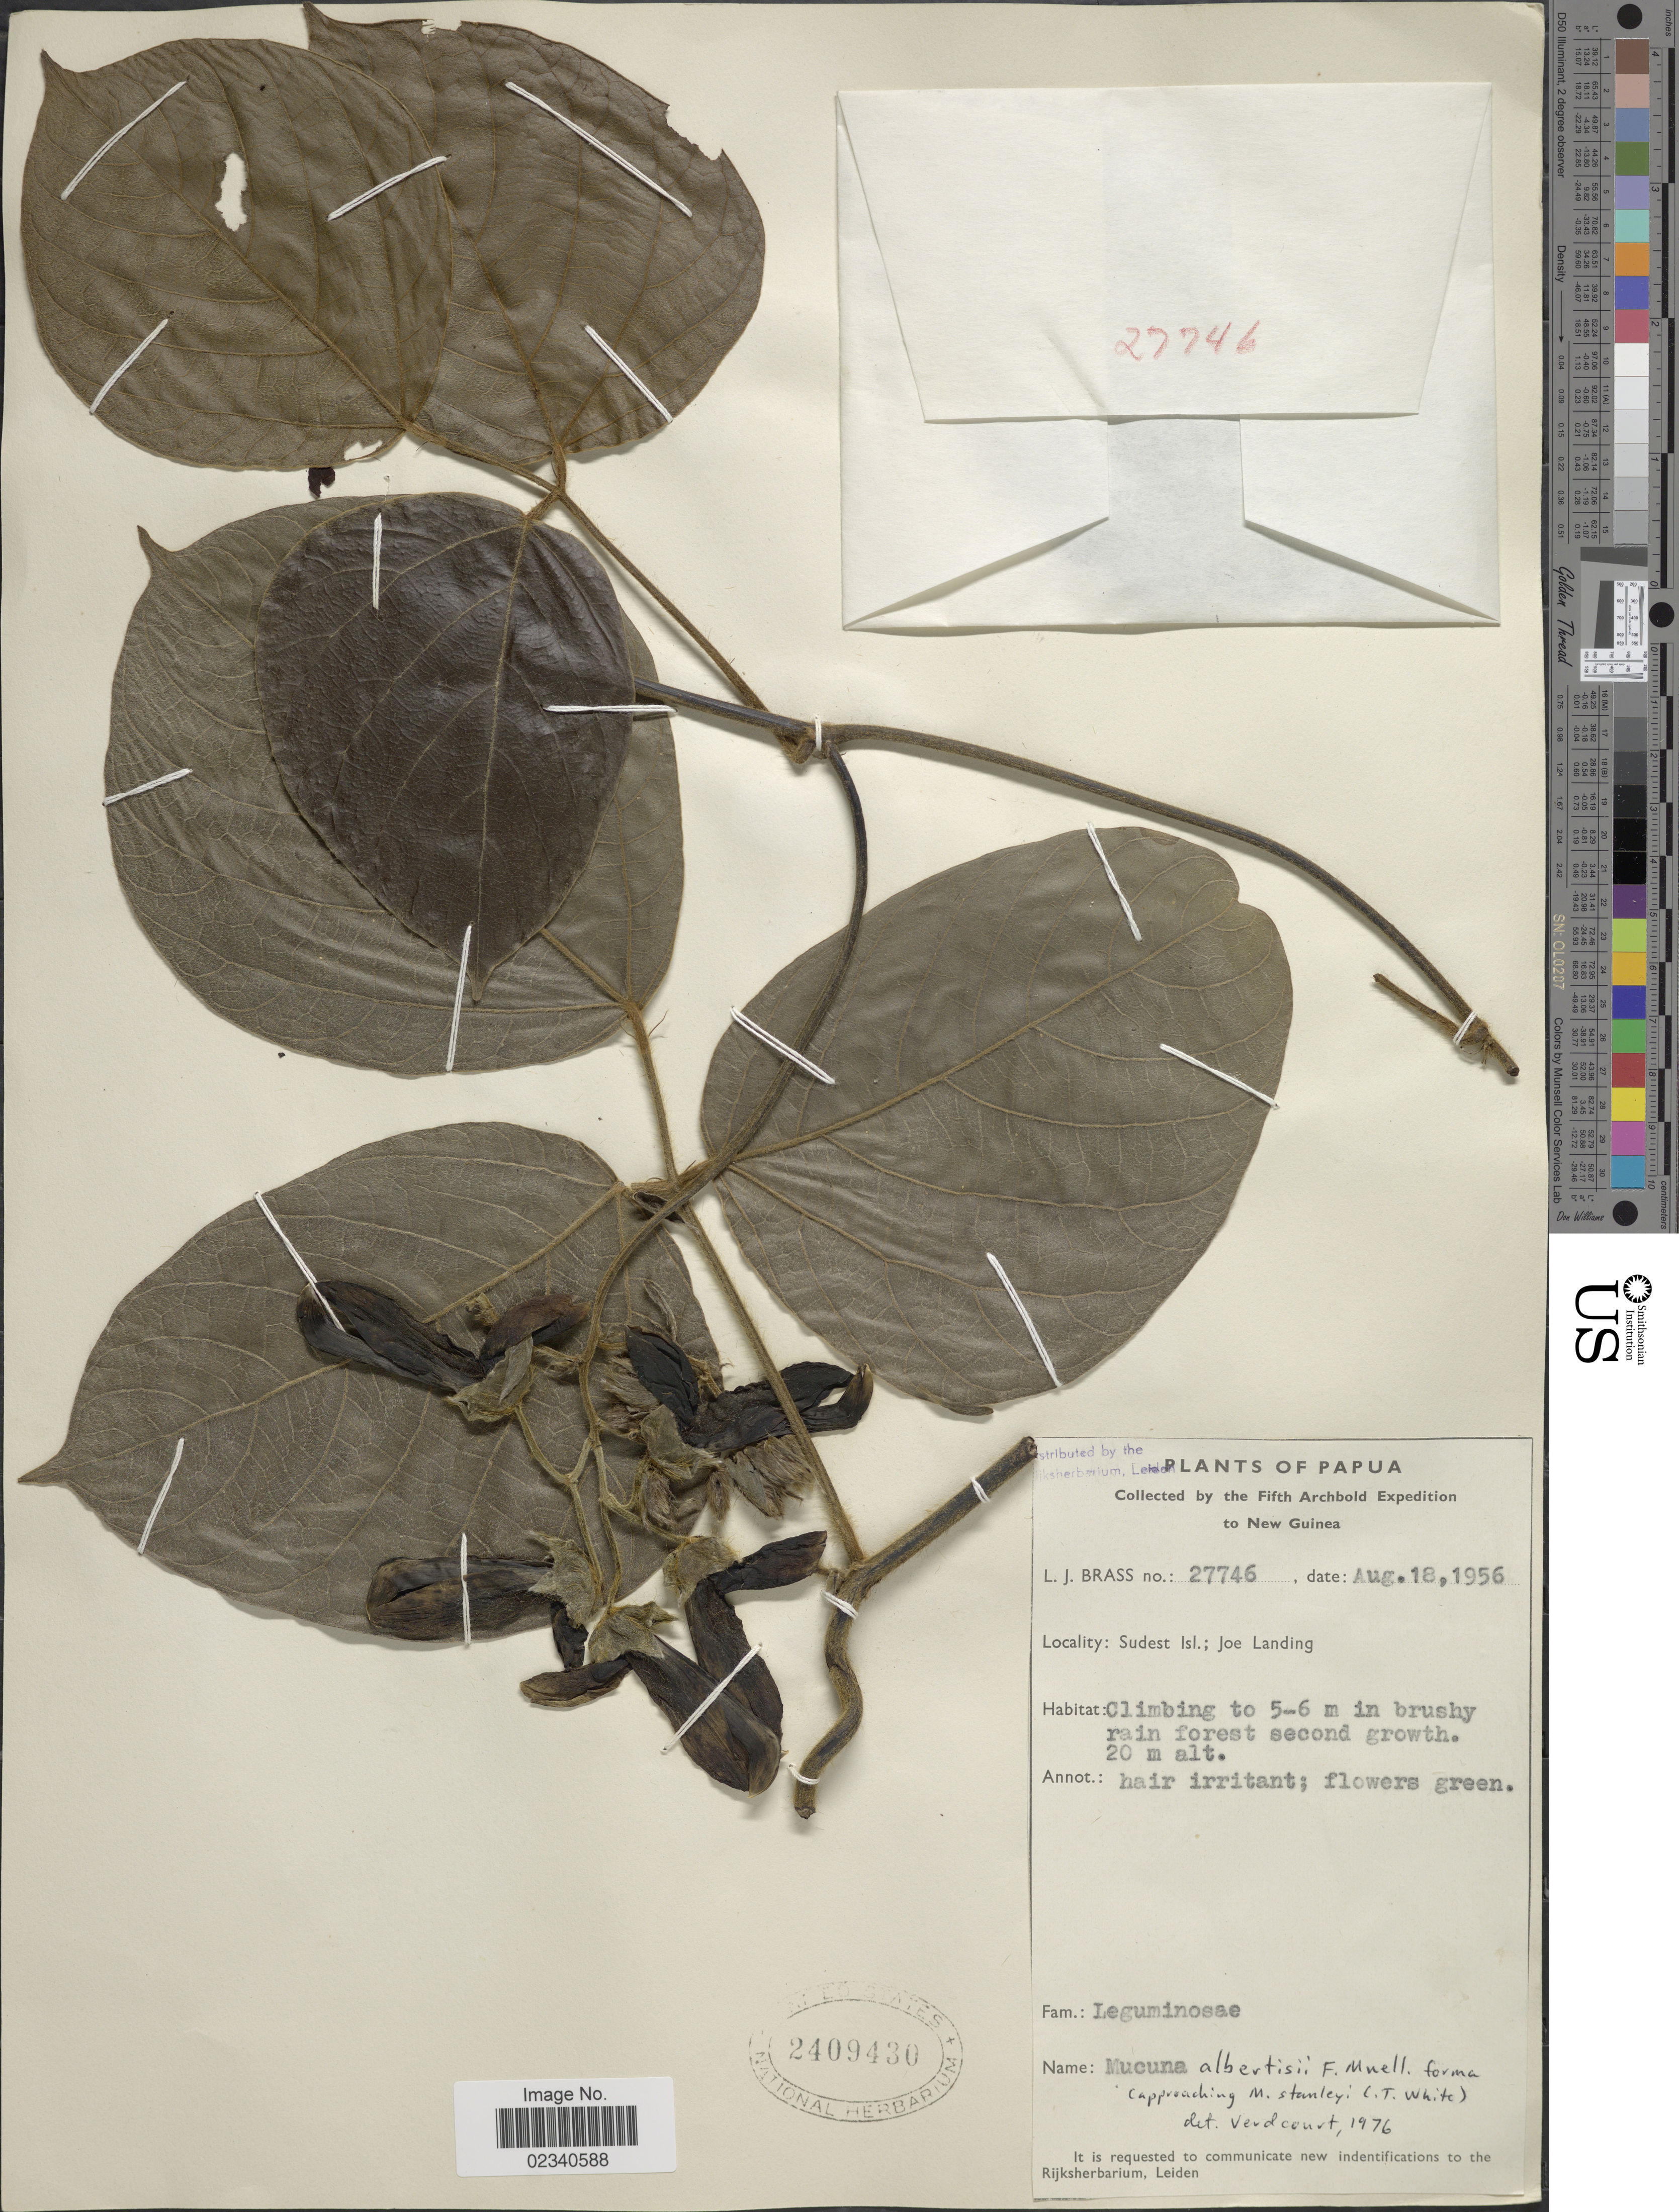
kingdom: Plantae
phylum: Tracheophyta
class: Magnoliopsida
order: Fabales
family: Fabaceae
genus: Mucuna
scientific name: Mucuna albertisii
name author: F. Muell.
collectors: L. J. Brass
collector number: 27746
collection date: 1956-08-18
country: Papua New Guinea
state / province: Milne Bay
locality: Papua. New Guinea. Sudest Isl; Joe Landing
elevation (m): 20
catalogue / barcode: US 2409430